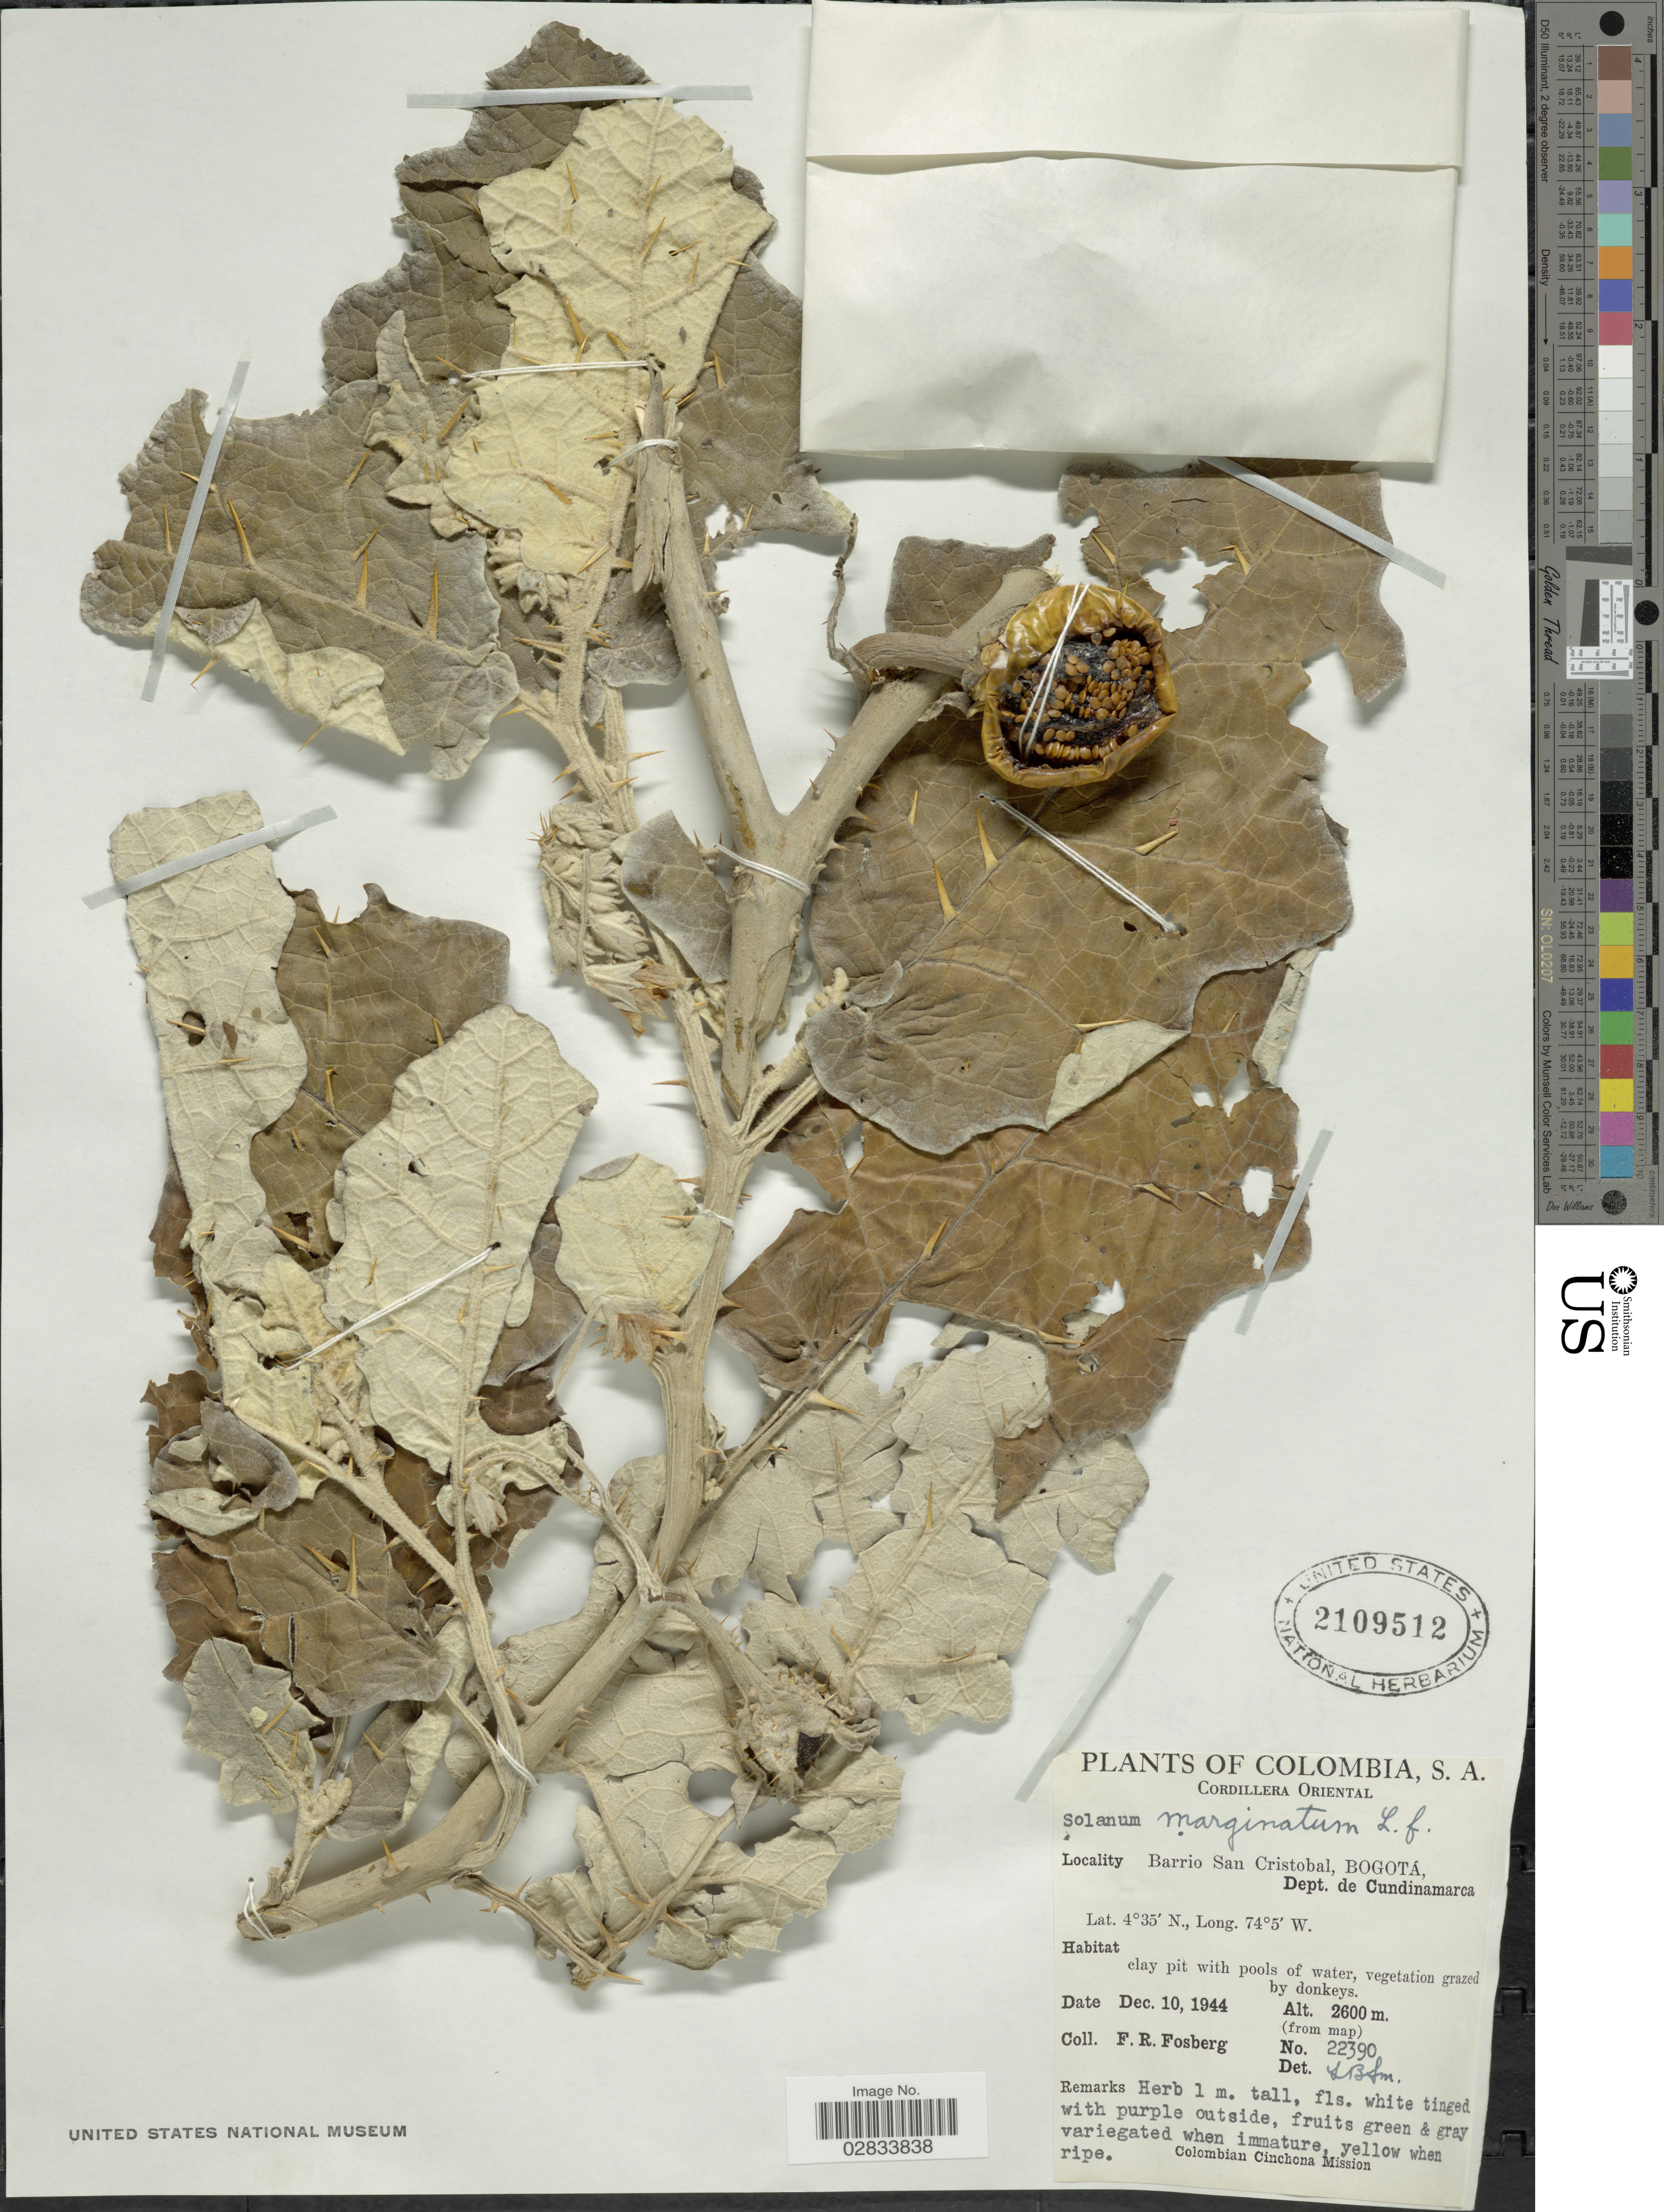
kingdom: Plantae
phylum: Tracheophyta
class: Magnoliopsida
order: Solanales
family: Solanaceae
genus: Solanum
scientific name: Solanum marginatum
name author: L. f.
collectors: F. R. Fosberg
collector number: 22390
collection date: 1944-12-10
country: Colombia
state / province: Cundinamarca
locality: Cordillera Oriental, Barrio San Cristobal, Bogotá, Dept. de Cundinamarca.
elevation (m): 2600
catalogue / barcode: US 2109512